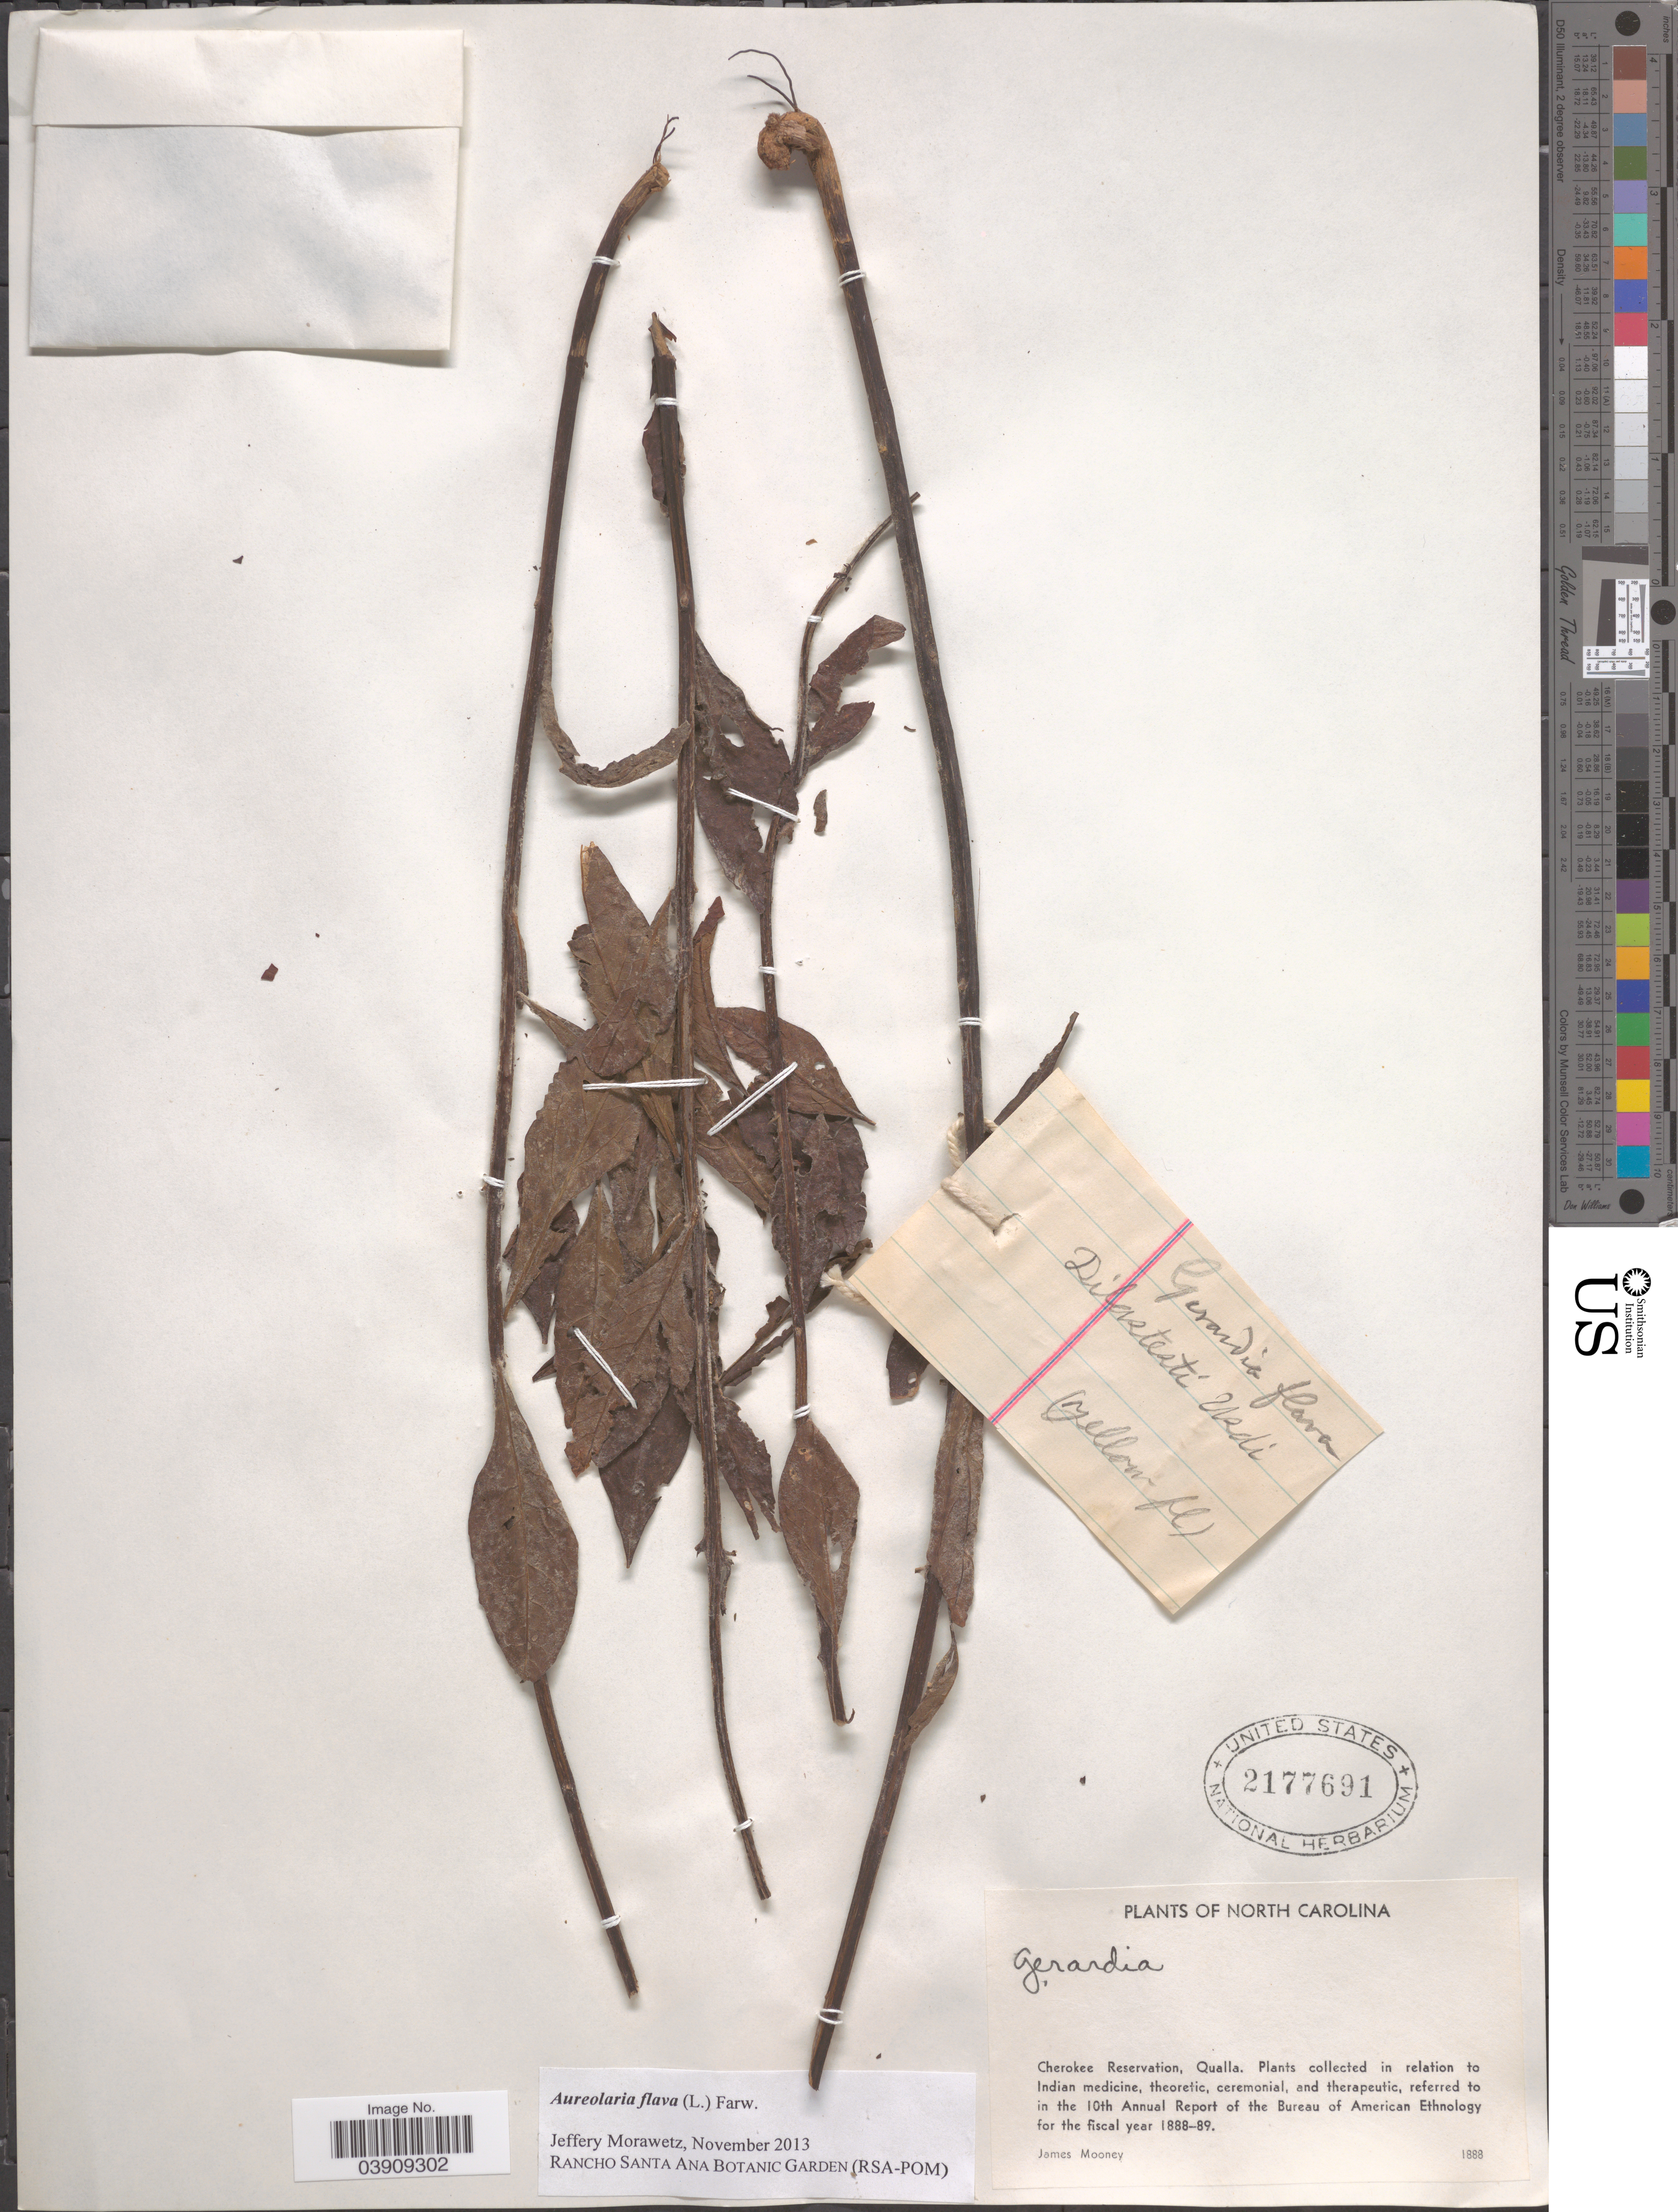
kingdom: Plantae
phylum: Tracheophyta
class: Magnoliopsida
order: Lamiales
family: Orobanchaceae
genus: Aureolaria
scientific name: Aureolaria flava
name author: (L.) Farw.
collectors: J. Mooney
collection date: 1888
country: United States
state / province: North Carolina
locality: Cherokee Reservation, Qualla.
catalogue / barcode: US 2177691